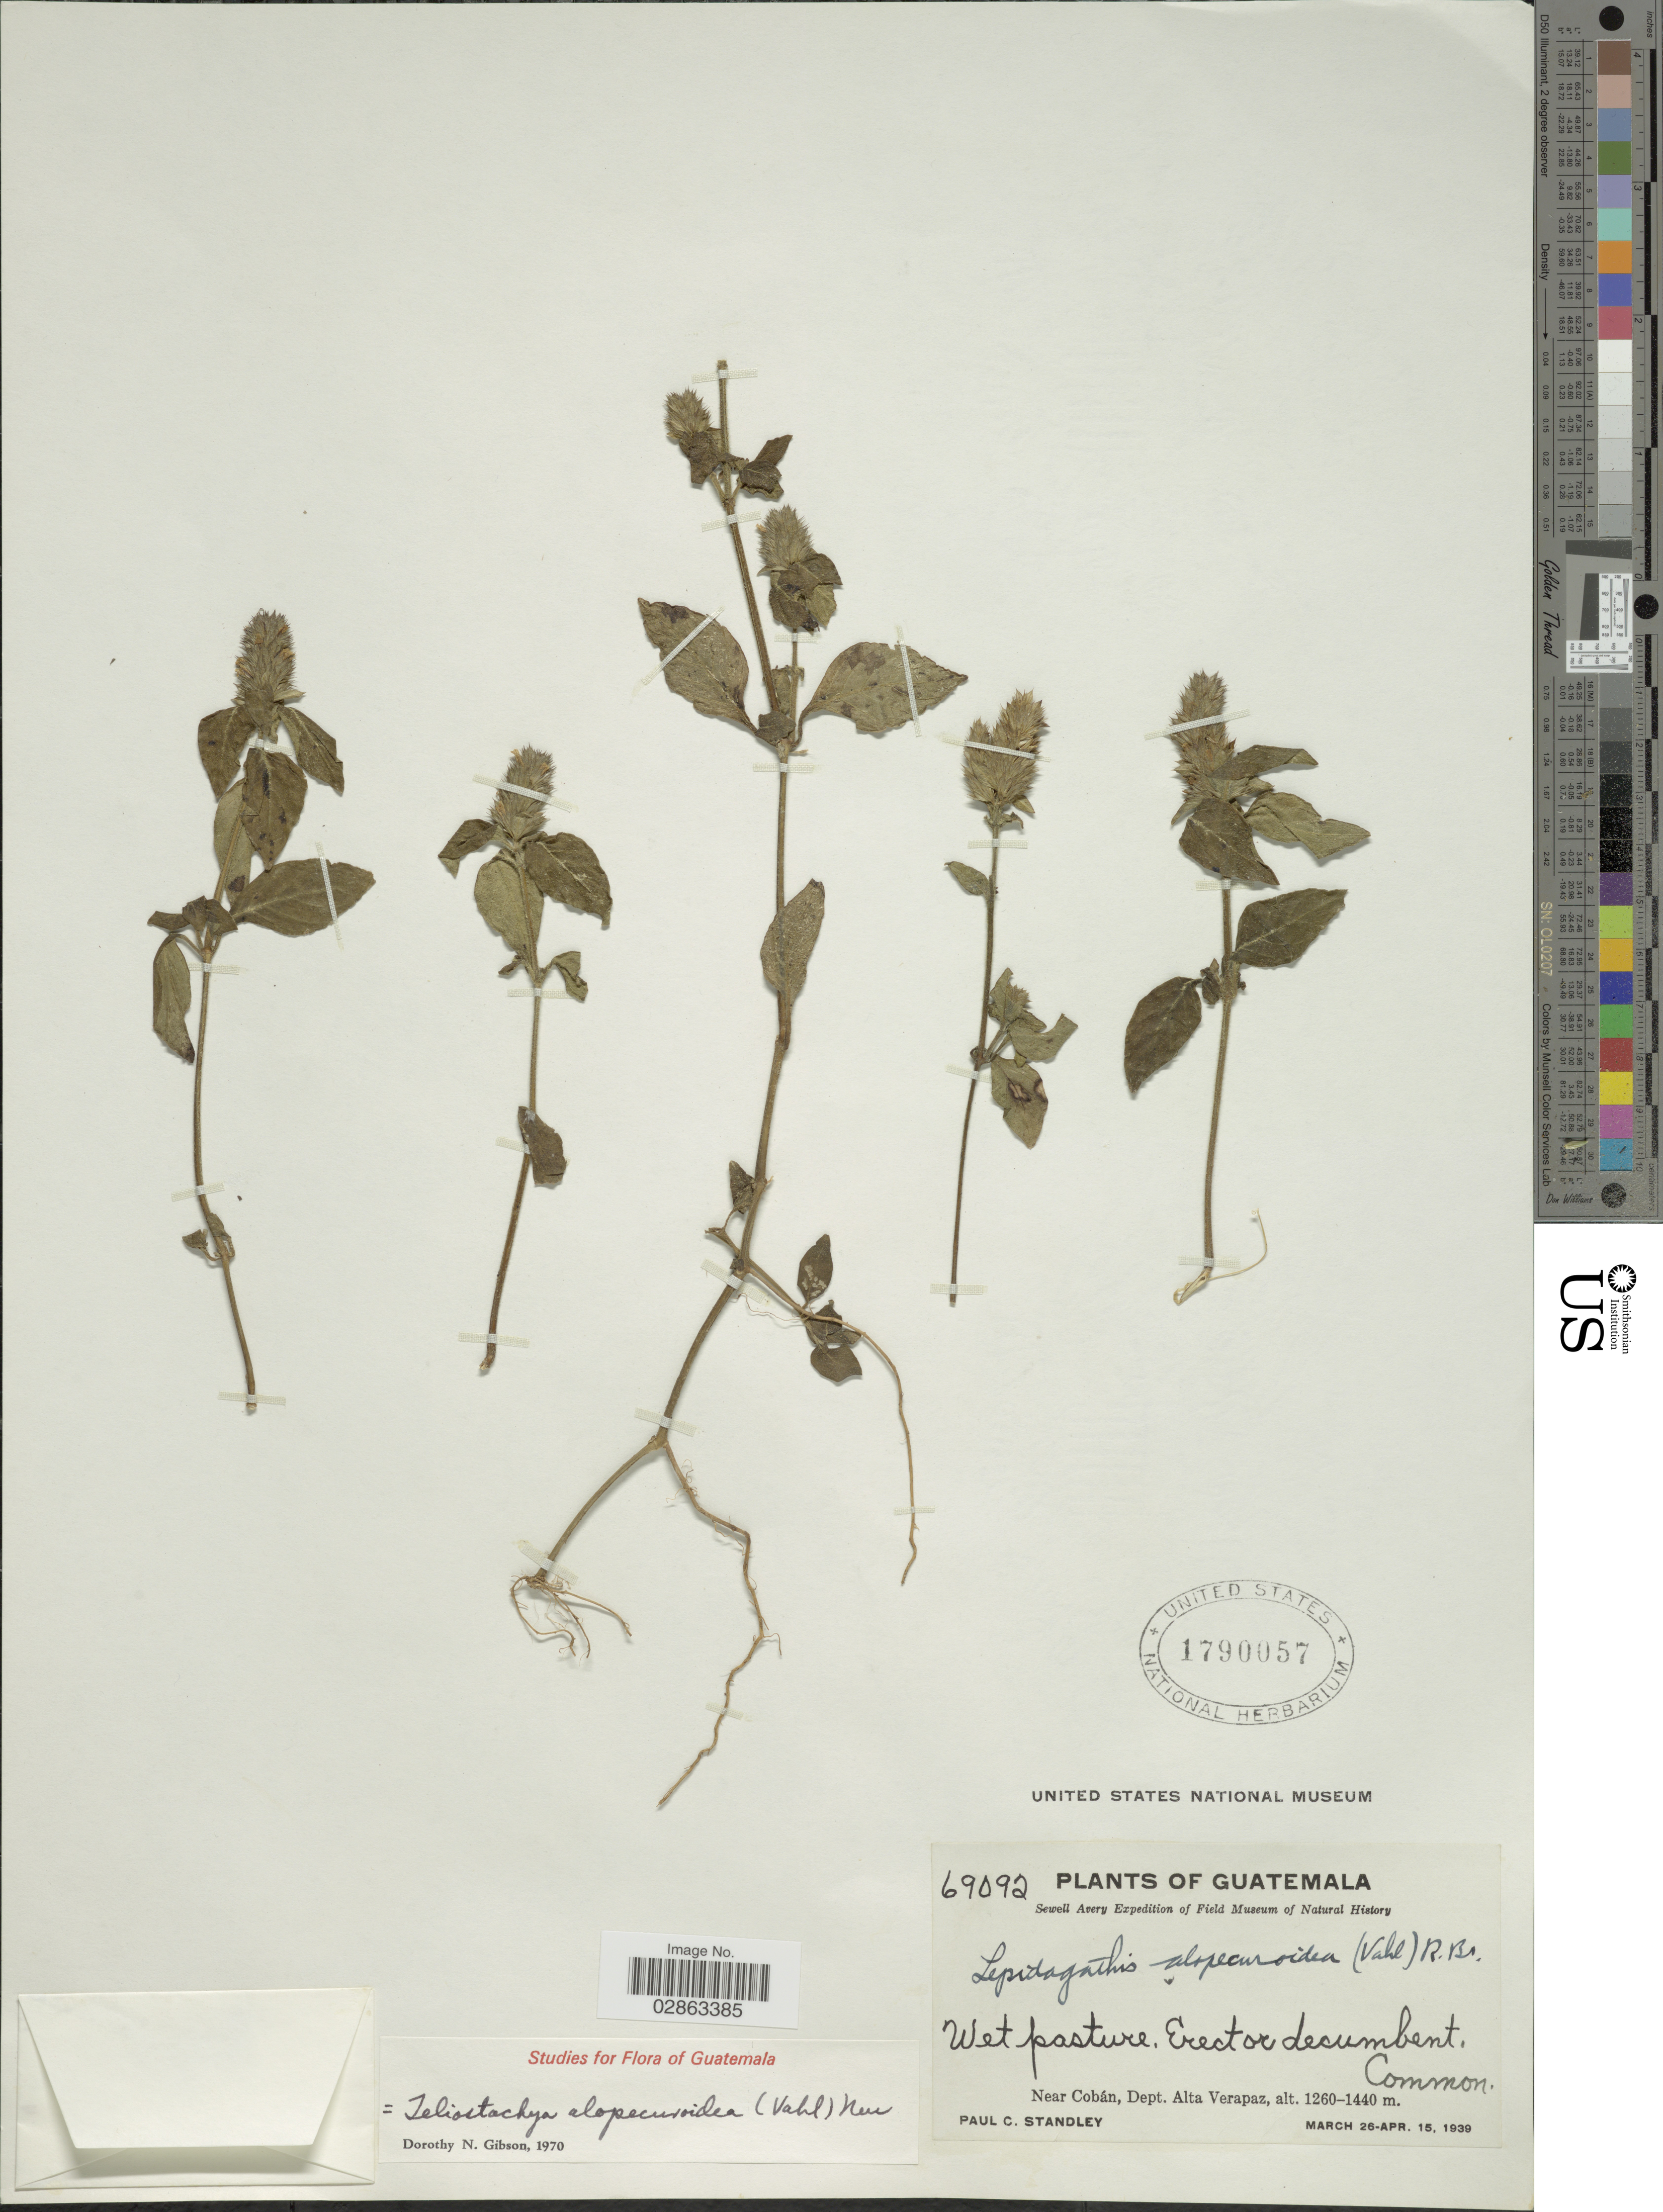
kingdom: Plantae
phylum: Tracheophyta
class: Magnoliopsida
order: Lamiales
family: Acanthaceae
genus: Teliostachya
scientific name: Teliostachya alopecuroidea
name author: (Vahl) Nees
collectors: P. C. Standley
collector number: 69092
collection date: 1939-03-26/1939-04-15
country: Guatemala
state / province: Alta Verapaz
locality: Near Cobán, Dept. Alta Verapaz.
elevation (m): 1260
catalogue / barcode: US 1790057